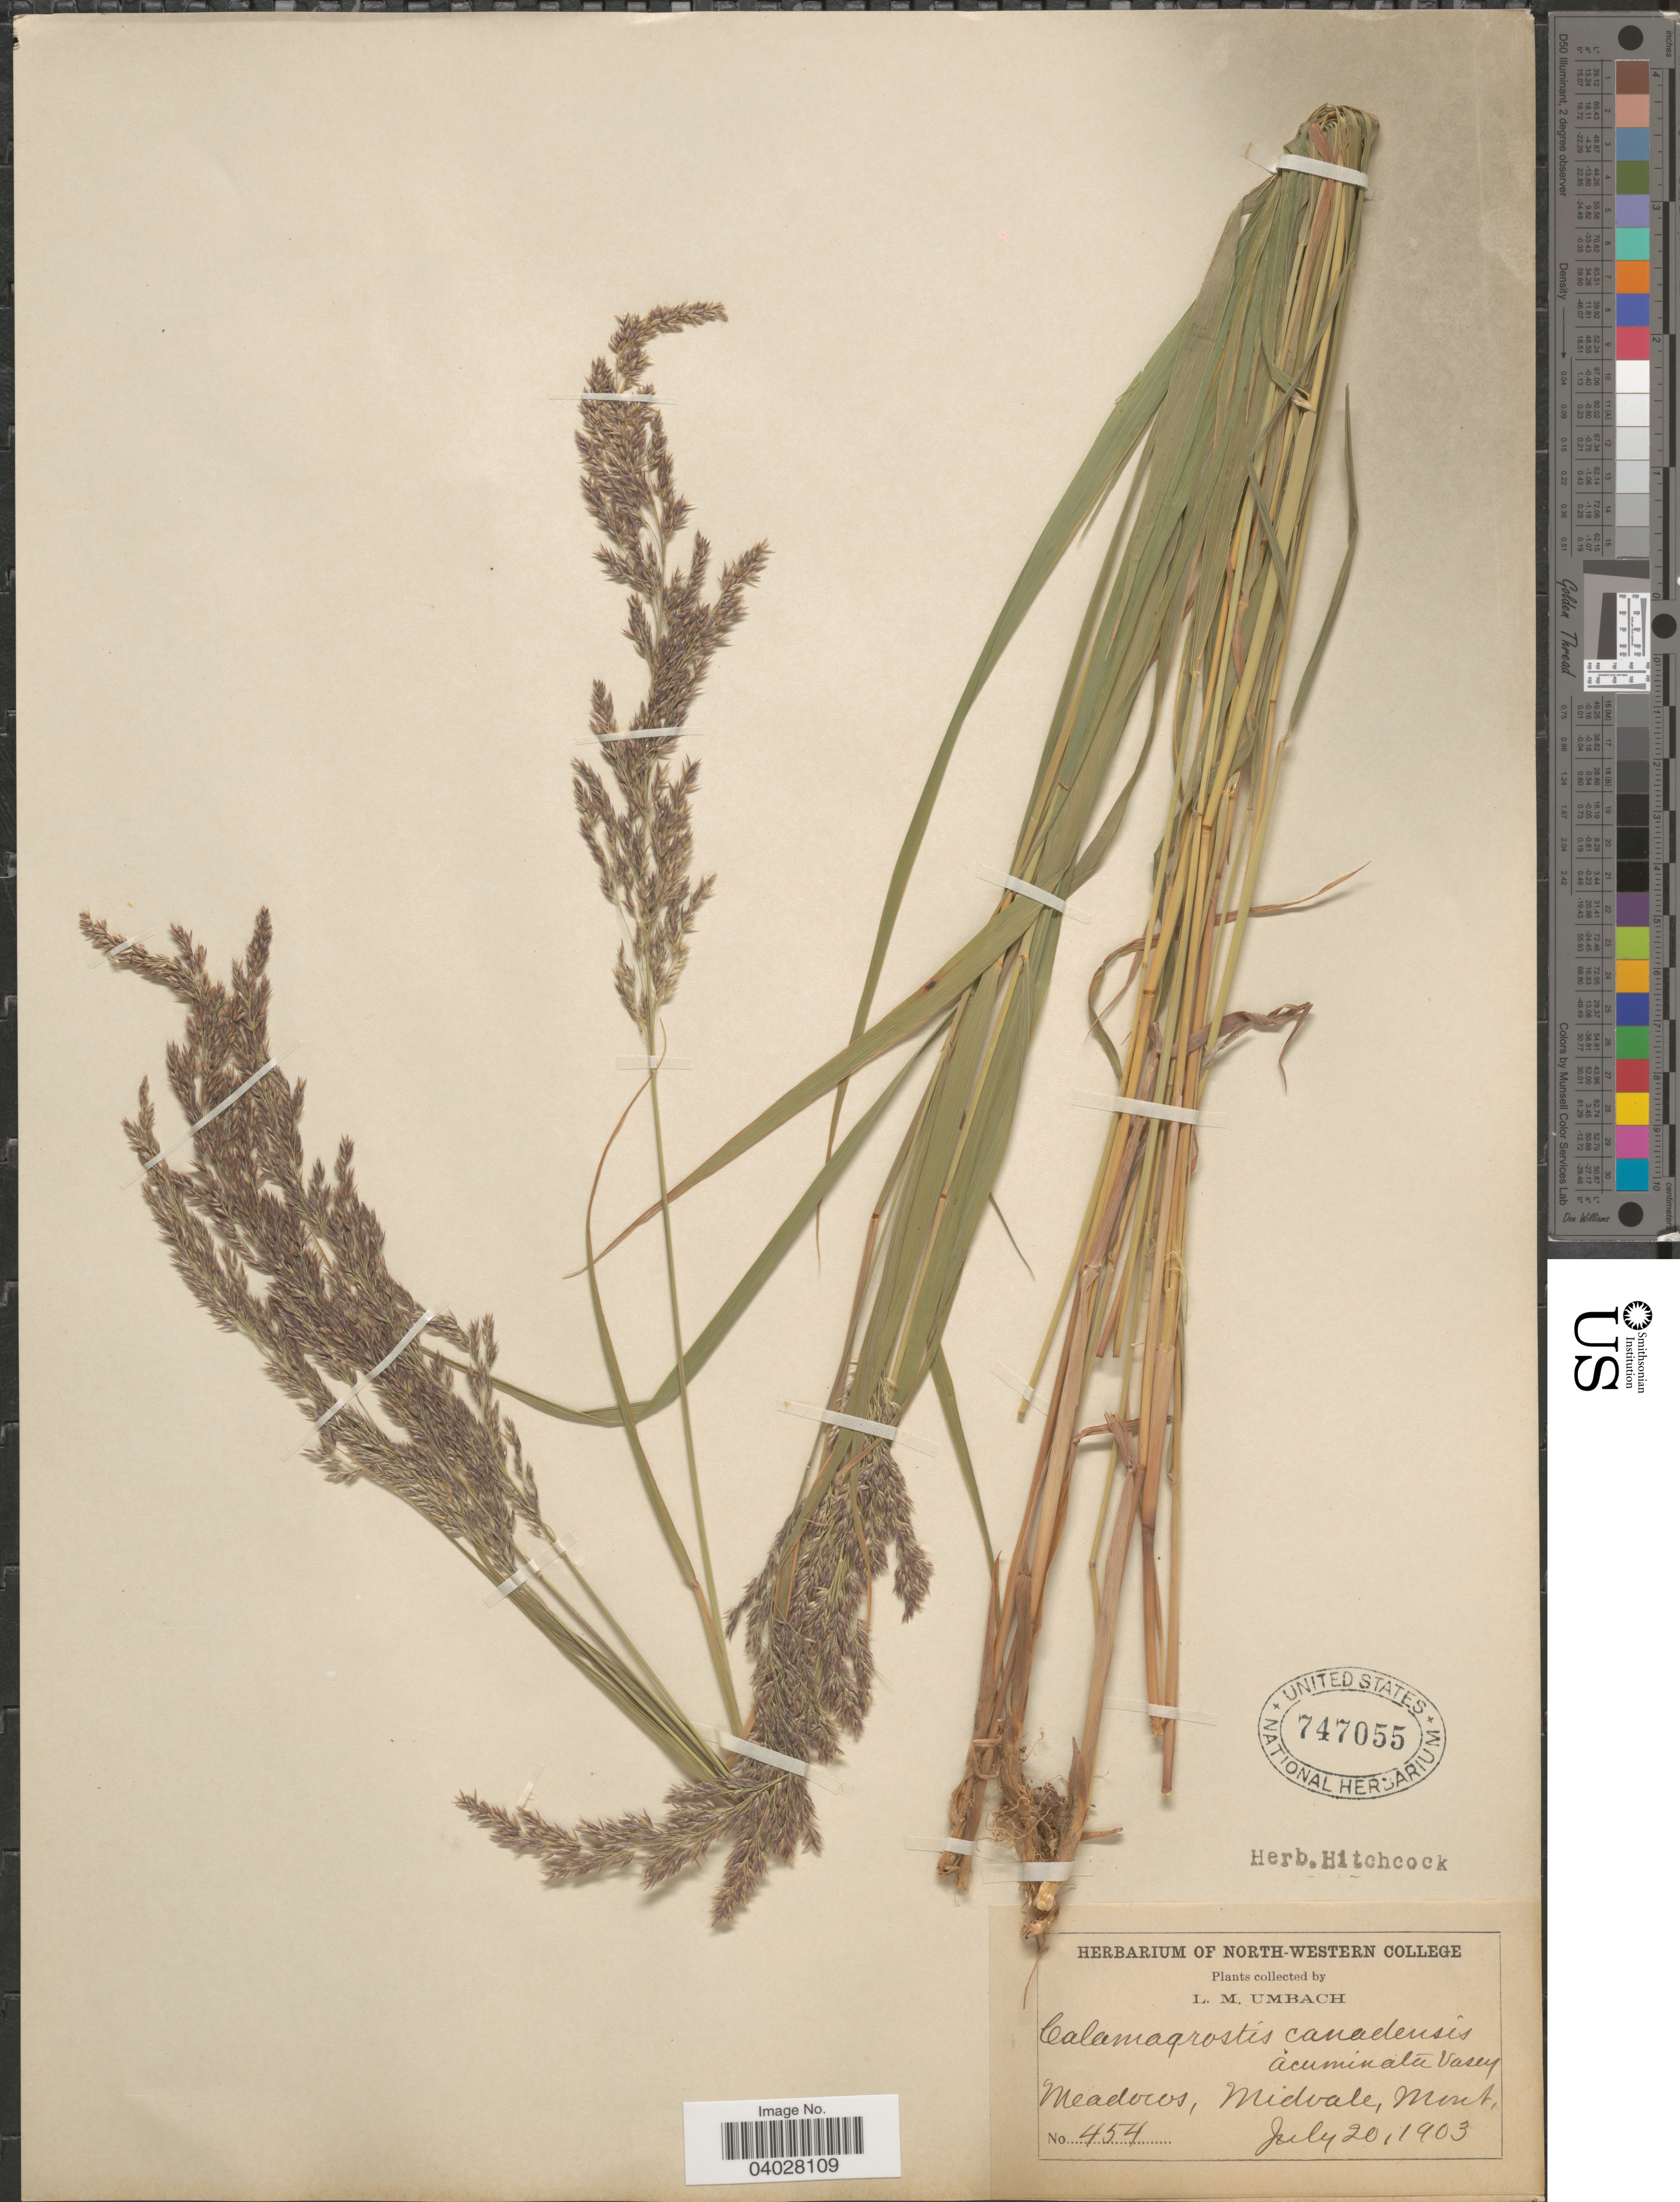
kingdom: Plantae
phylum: Tracheophyta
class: Liliopsida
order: Poales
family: Poaceae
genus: Calamagrostis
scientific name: Calamagrostis canadensis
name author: (Michx.) P. Beauv.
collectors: L. M. Umbach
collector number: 454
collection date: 1903-07-20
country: United States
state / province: Montana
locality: Midvale.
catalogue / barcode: US 747055